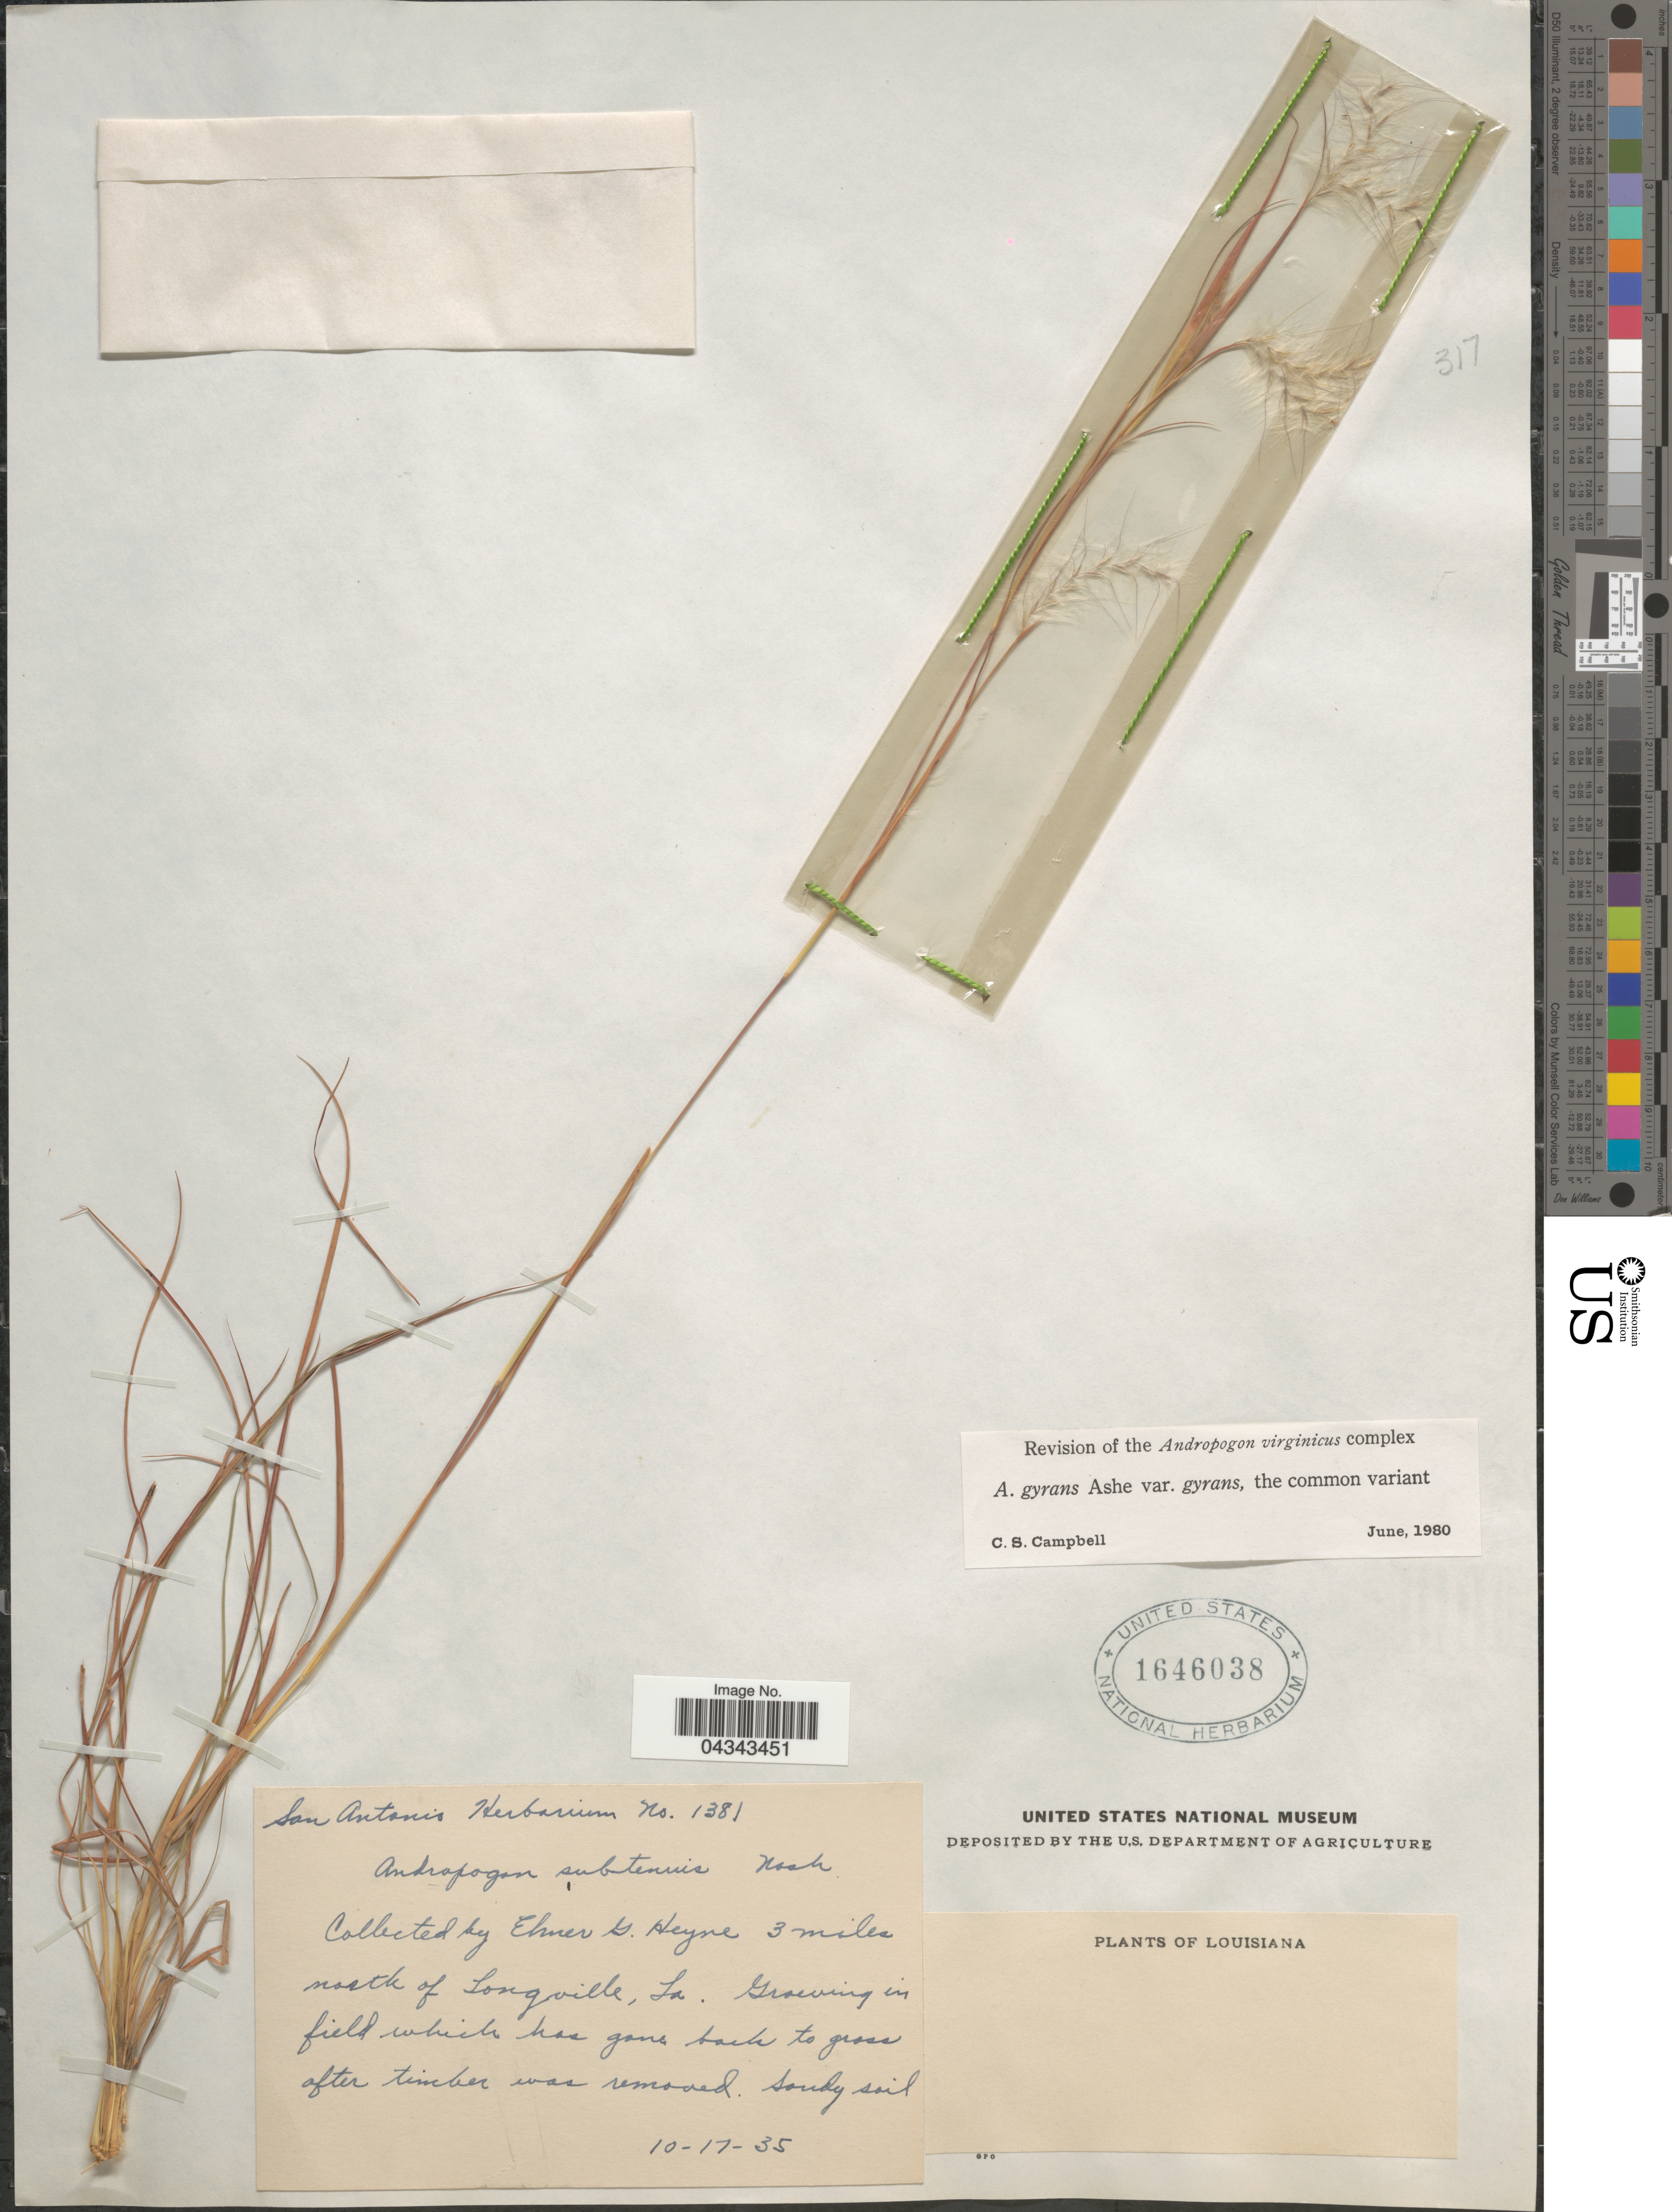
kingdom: Plantae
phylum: Tracheophyta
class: Liliopsida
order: Poales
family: Poaceae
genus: Andropogon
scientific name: Andropogon gyrans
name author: Ashe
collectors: E. Heyne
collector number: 1381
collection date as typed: Transcribed d/m/y: 17/10/35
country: United States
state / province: Louisiana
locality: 3 miles north of Longville.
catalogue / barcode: US 1646038